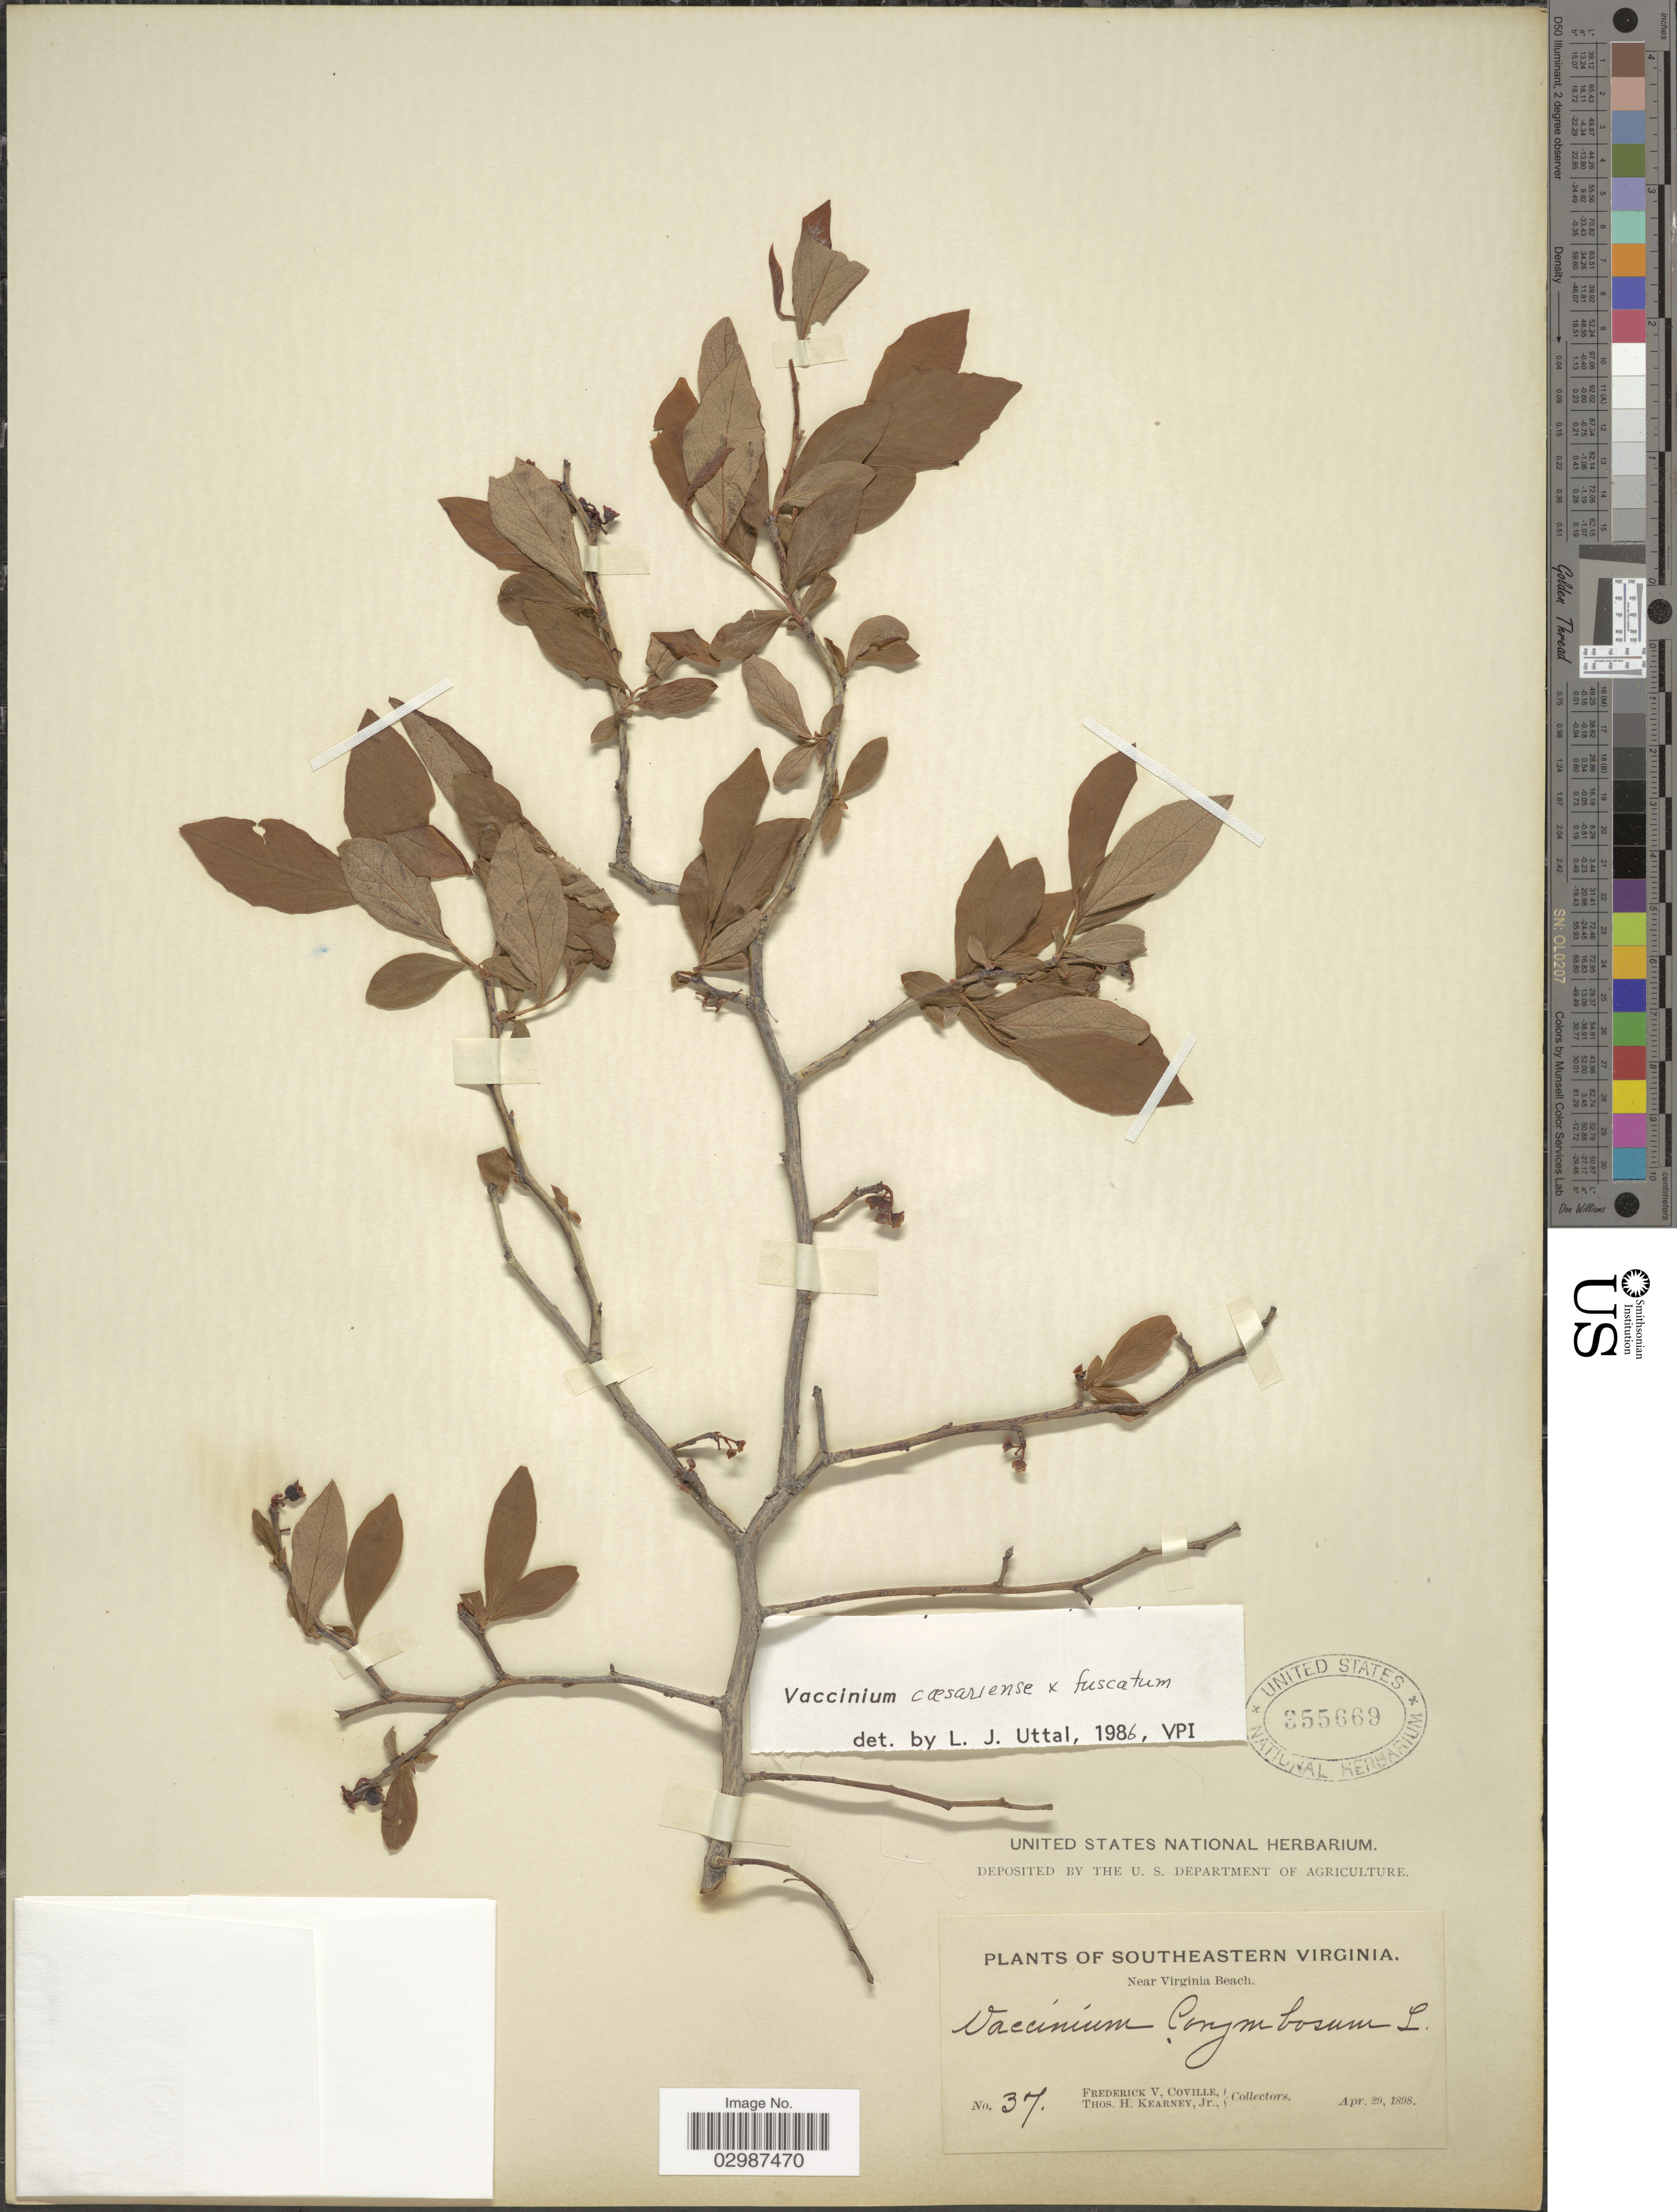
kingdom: Plantae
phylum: Tracheophyta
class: Magnoliopsida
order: Ericales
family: Ericaceae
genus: Vaccinium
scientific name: Vaccinium caesariense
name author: Mack.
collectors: F. V. Coville & T. H. Kearney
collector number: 37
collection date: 1898-04-29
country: United States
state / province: Virginia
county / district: City of Virginia Beach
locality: Southeastern Virginia. Near Virginia Beach.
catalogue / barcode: US 355669